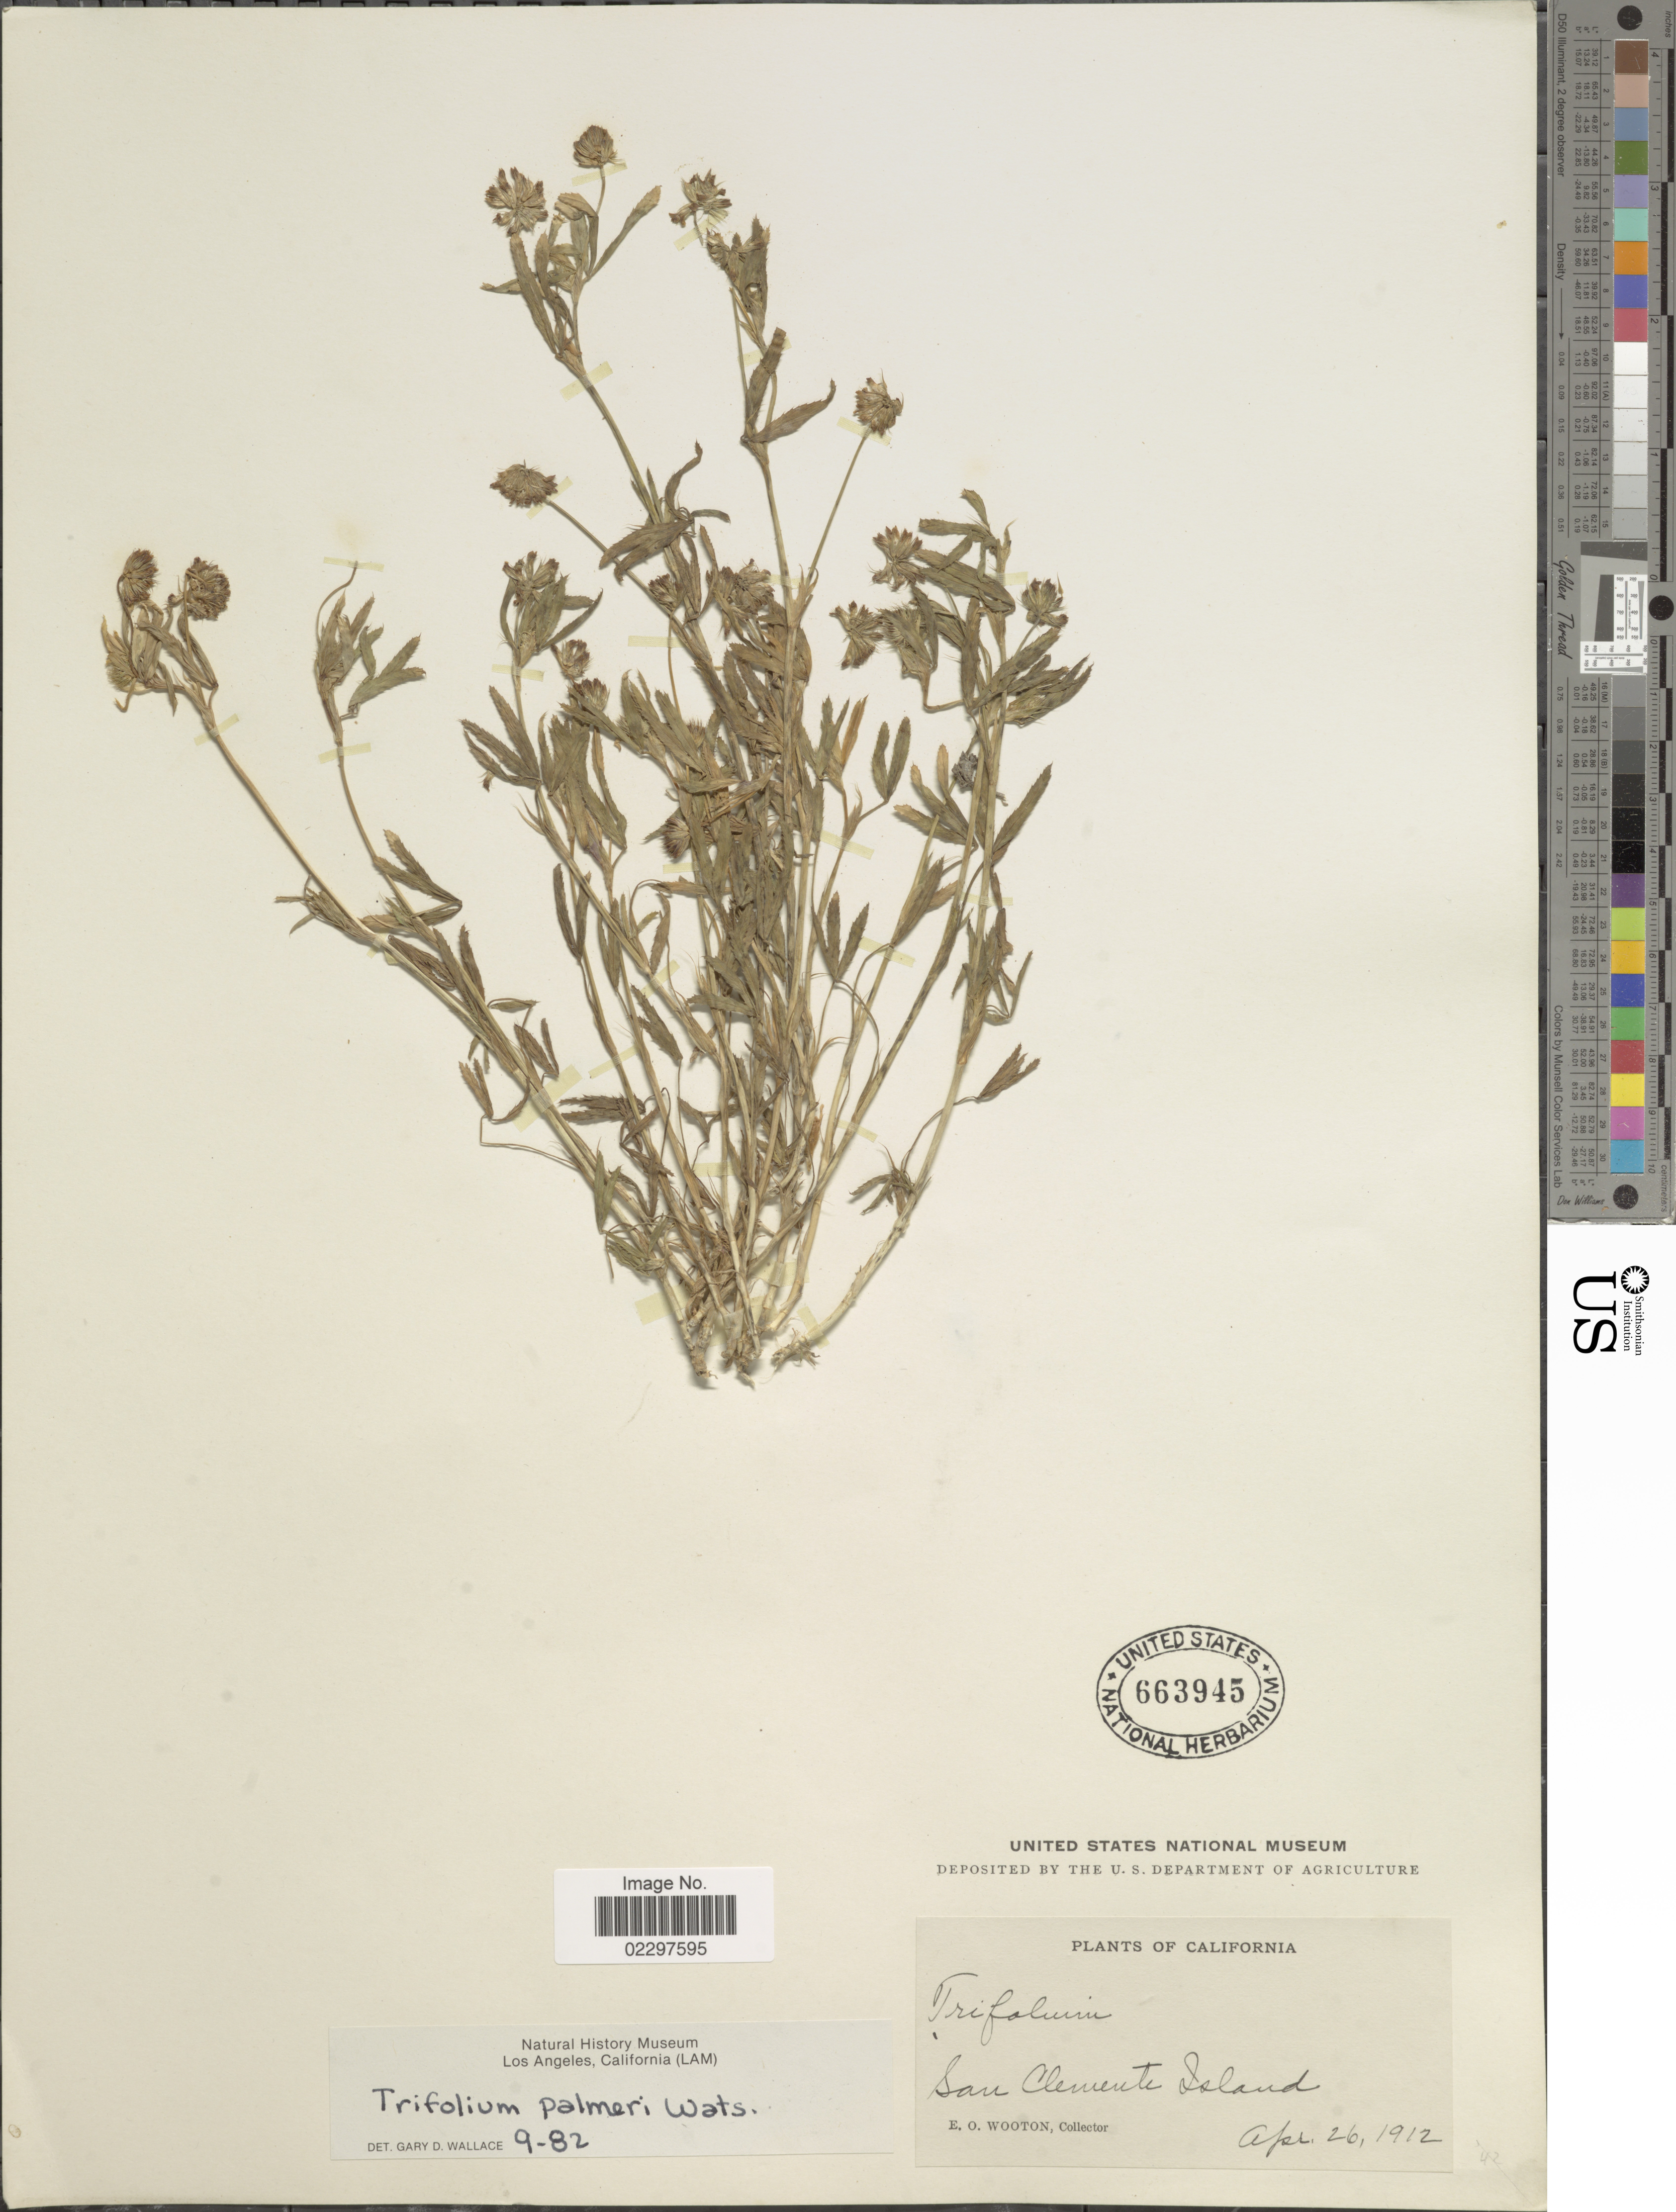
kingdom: Plantae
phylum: Tracheophyta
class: Magnoliopsida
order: Fabales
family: Fabaceae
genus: Trifolium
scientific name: Trifolium palmeri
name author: S. Watson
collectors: E. O. Wooton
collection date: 1912-04-26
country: United States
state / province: California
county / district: Los Angeles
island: San Clemente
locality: San Clemente Island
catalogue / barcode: US 663945